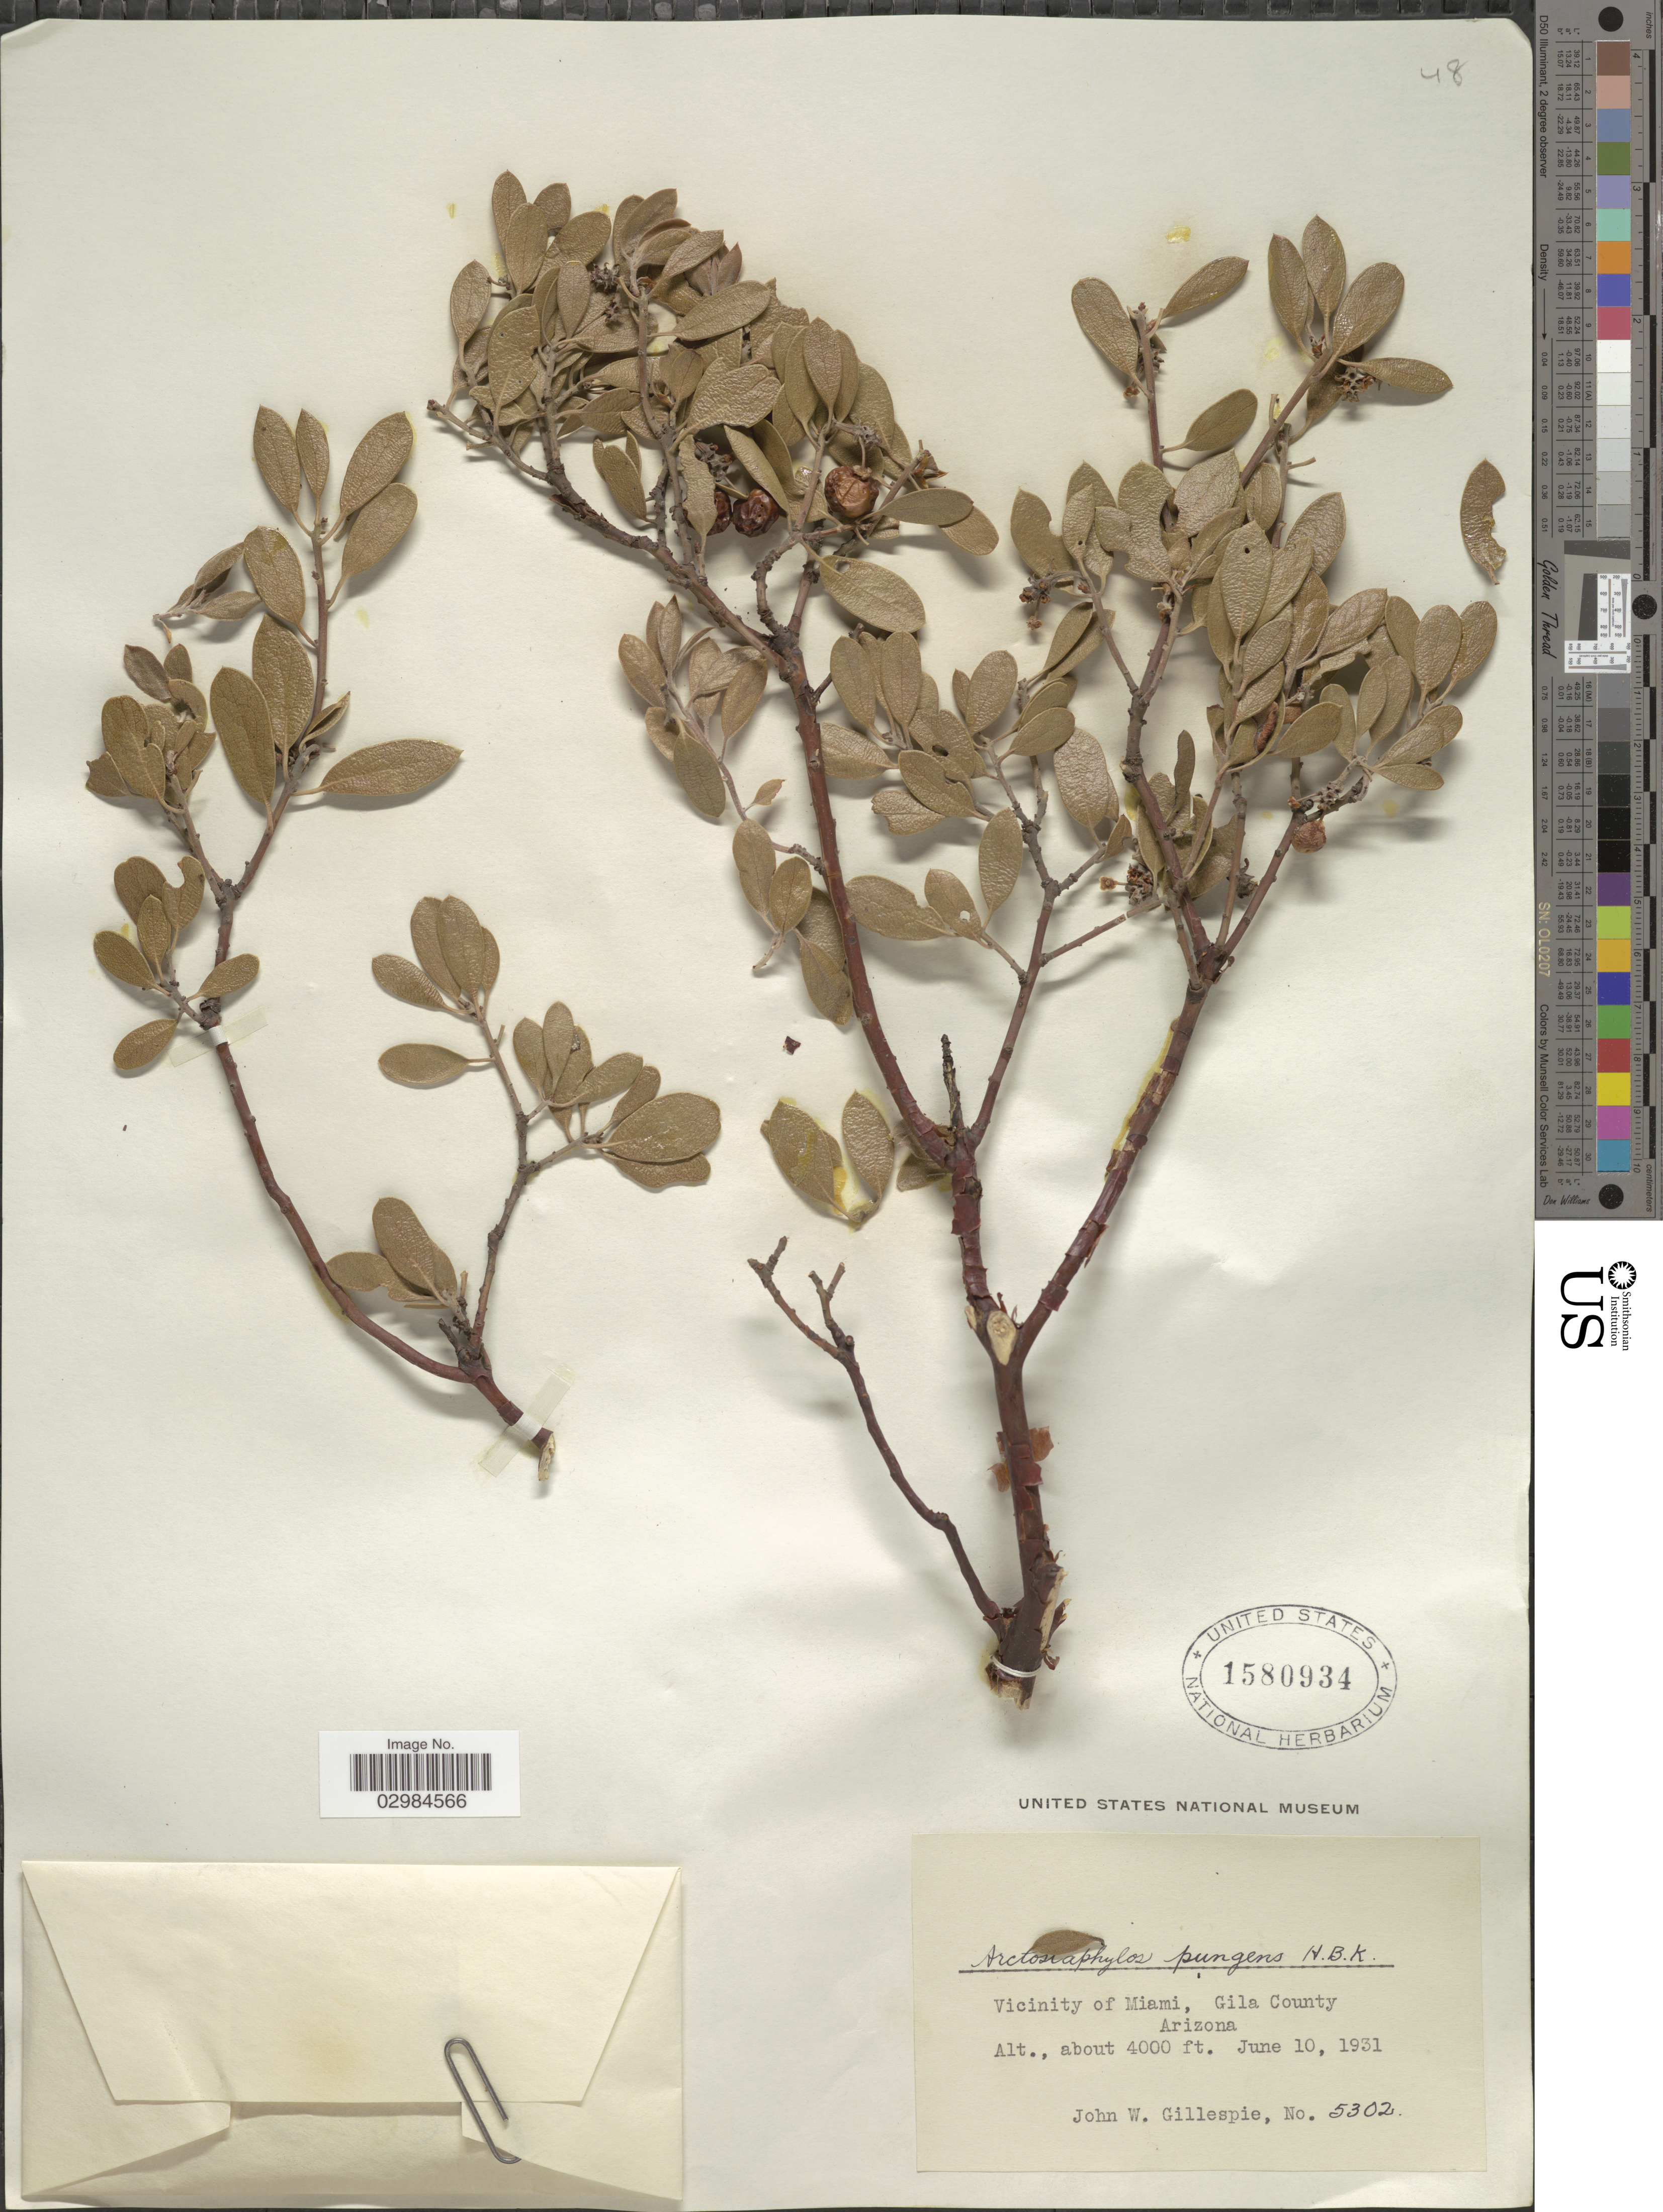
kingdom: Plantae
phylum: Tracheophyta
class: Magnoliopsida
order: Ericales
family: Ericaceae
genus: Arctostaphylos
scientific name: Arctostaphylos pungens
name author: Kunth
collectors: J. W. Gillespie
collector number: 5302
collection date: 1931-06-10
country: United States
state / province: Arizona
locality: Vicinity of Miami, Gila County.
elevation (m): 1219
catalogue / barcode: US 1580934